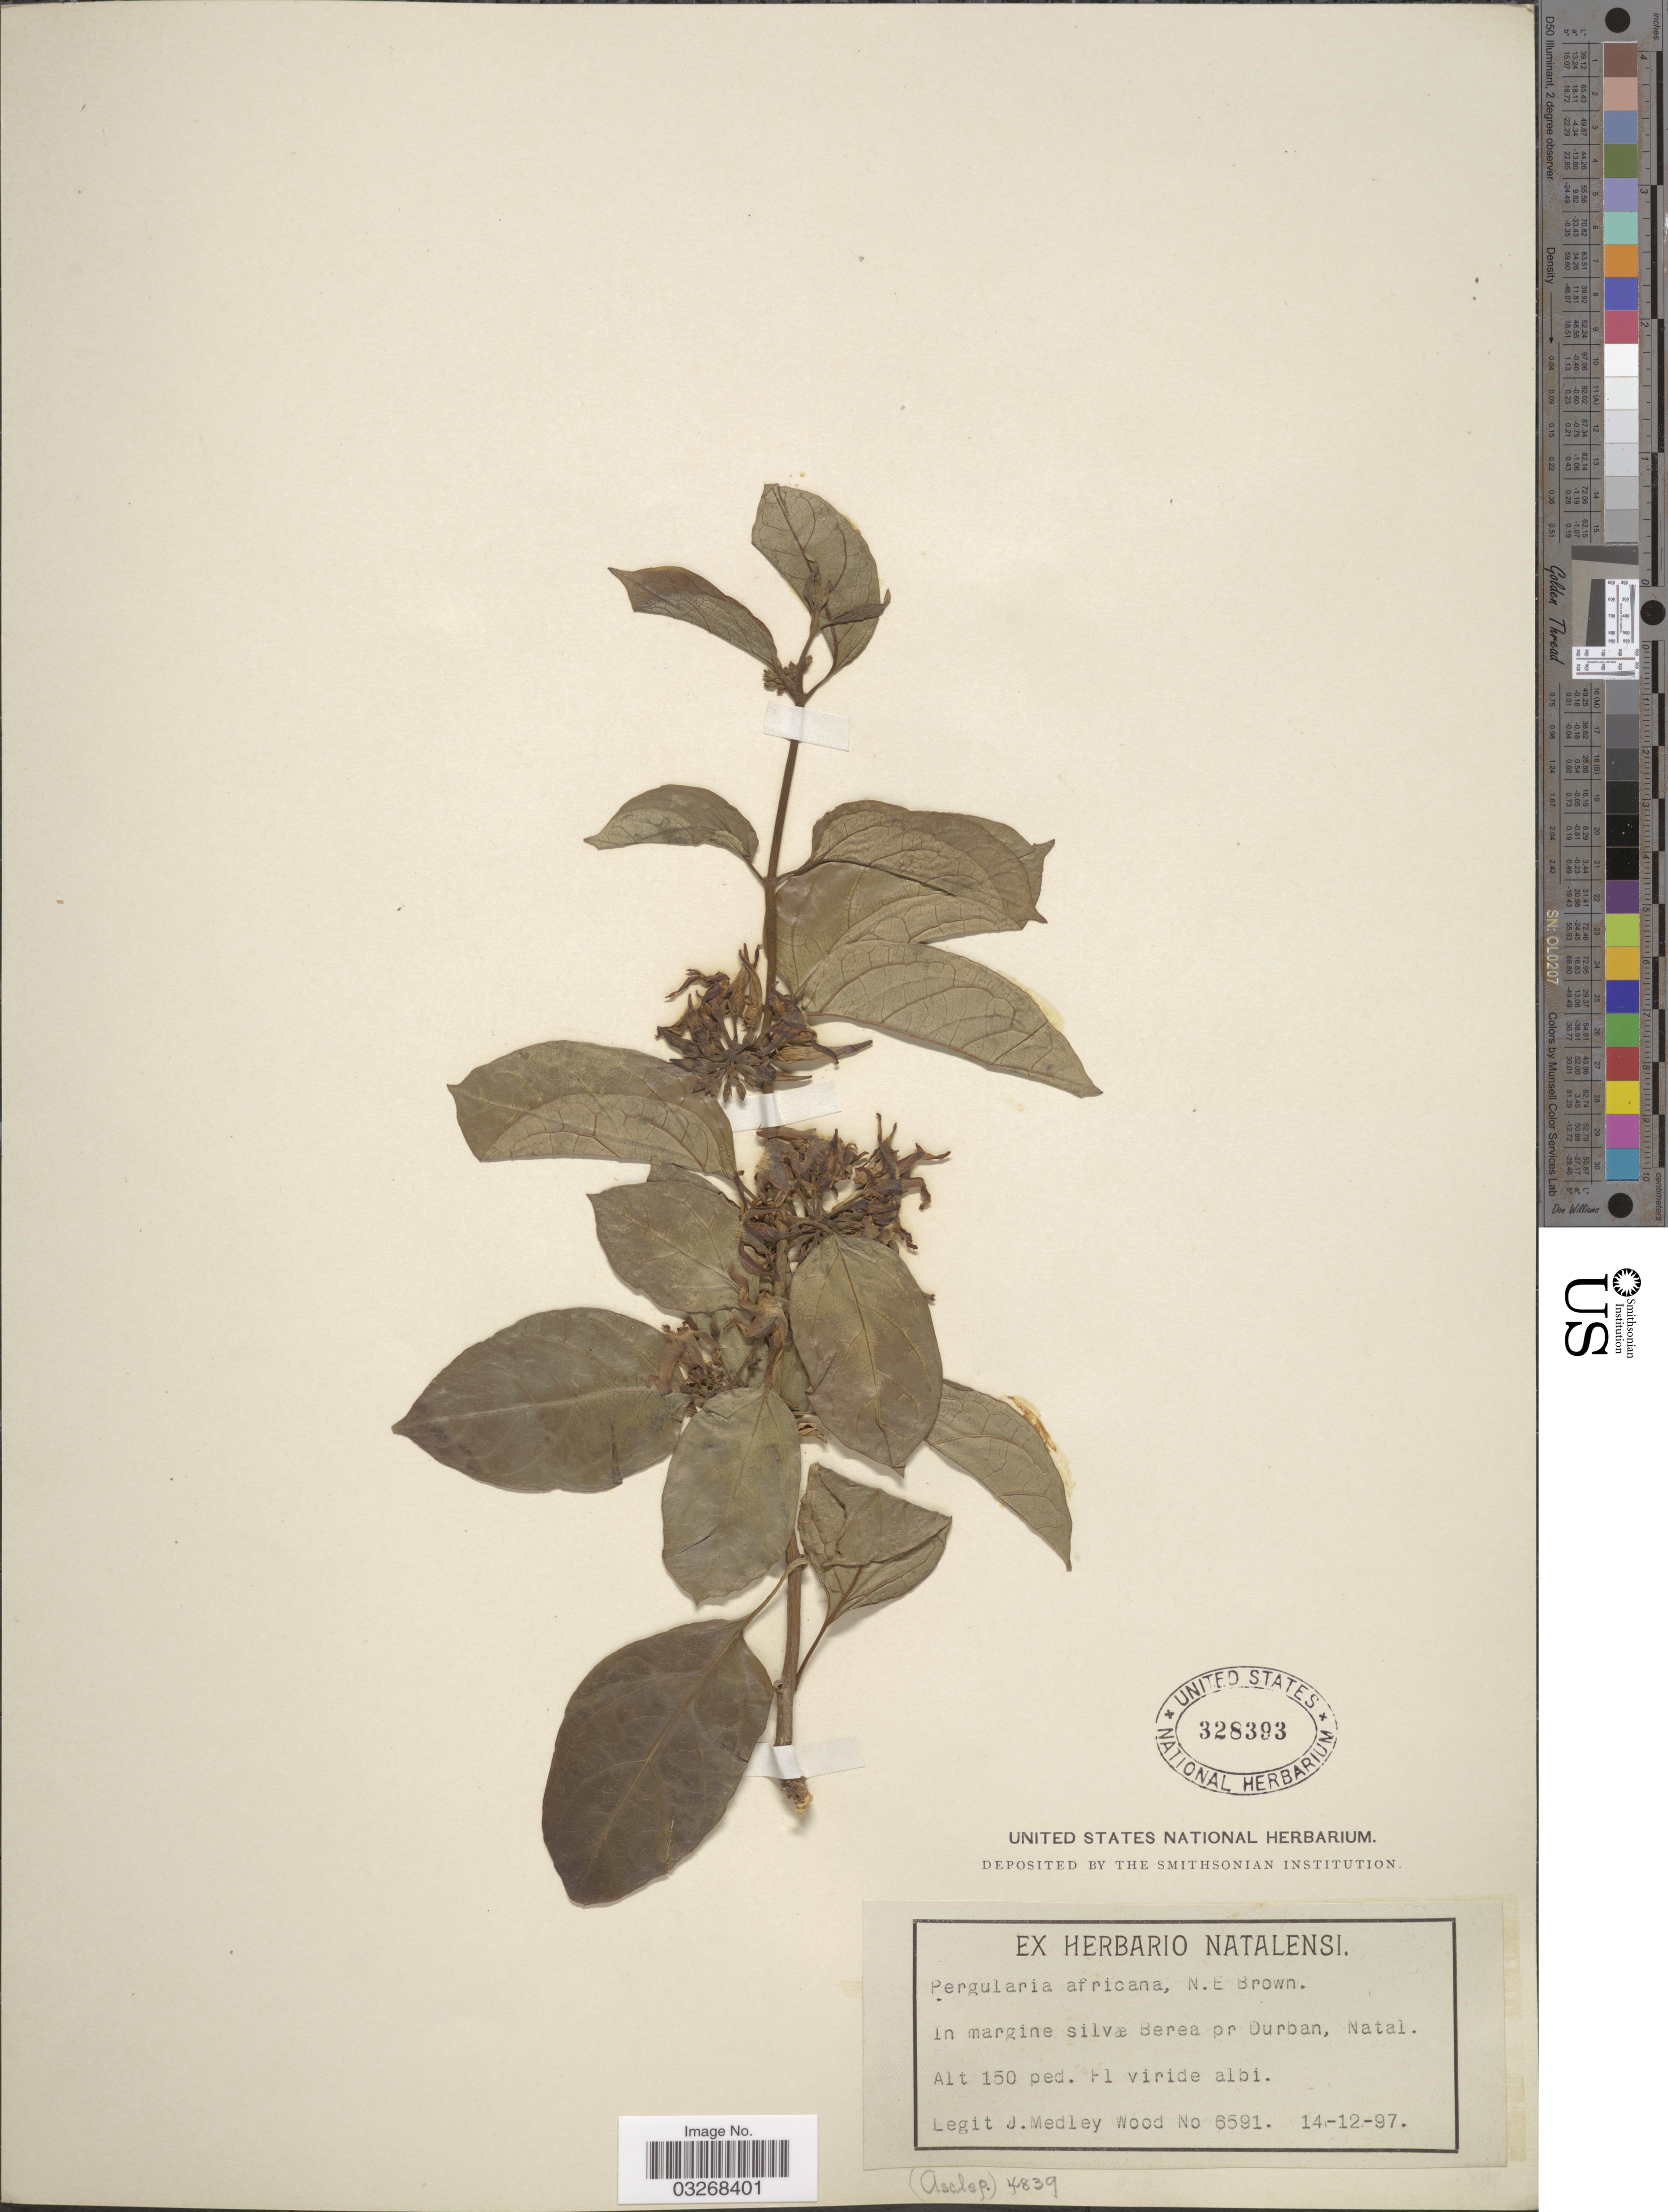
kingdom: Plantae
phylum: Tracheophyta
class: Magnoliopsida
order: Gentianales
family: Apocynaceae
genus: Telosma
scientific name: Telosma africana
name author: (N.E. Br.) N.E. Br.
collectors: J. M. Wood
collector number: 6591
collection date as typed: Transcribed d/m/y: 14/12/97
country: South Africa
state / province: KwaZulu-Natal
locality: In margine silvæ Berea pr Durban, Natal.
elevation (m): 46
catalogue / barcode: US 328393